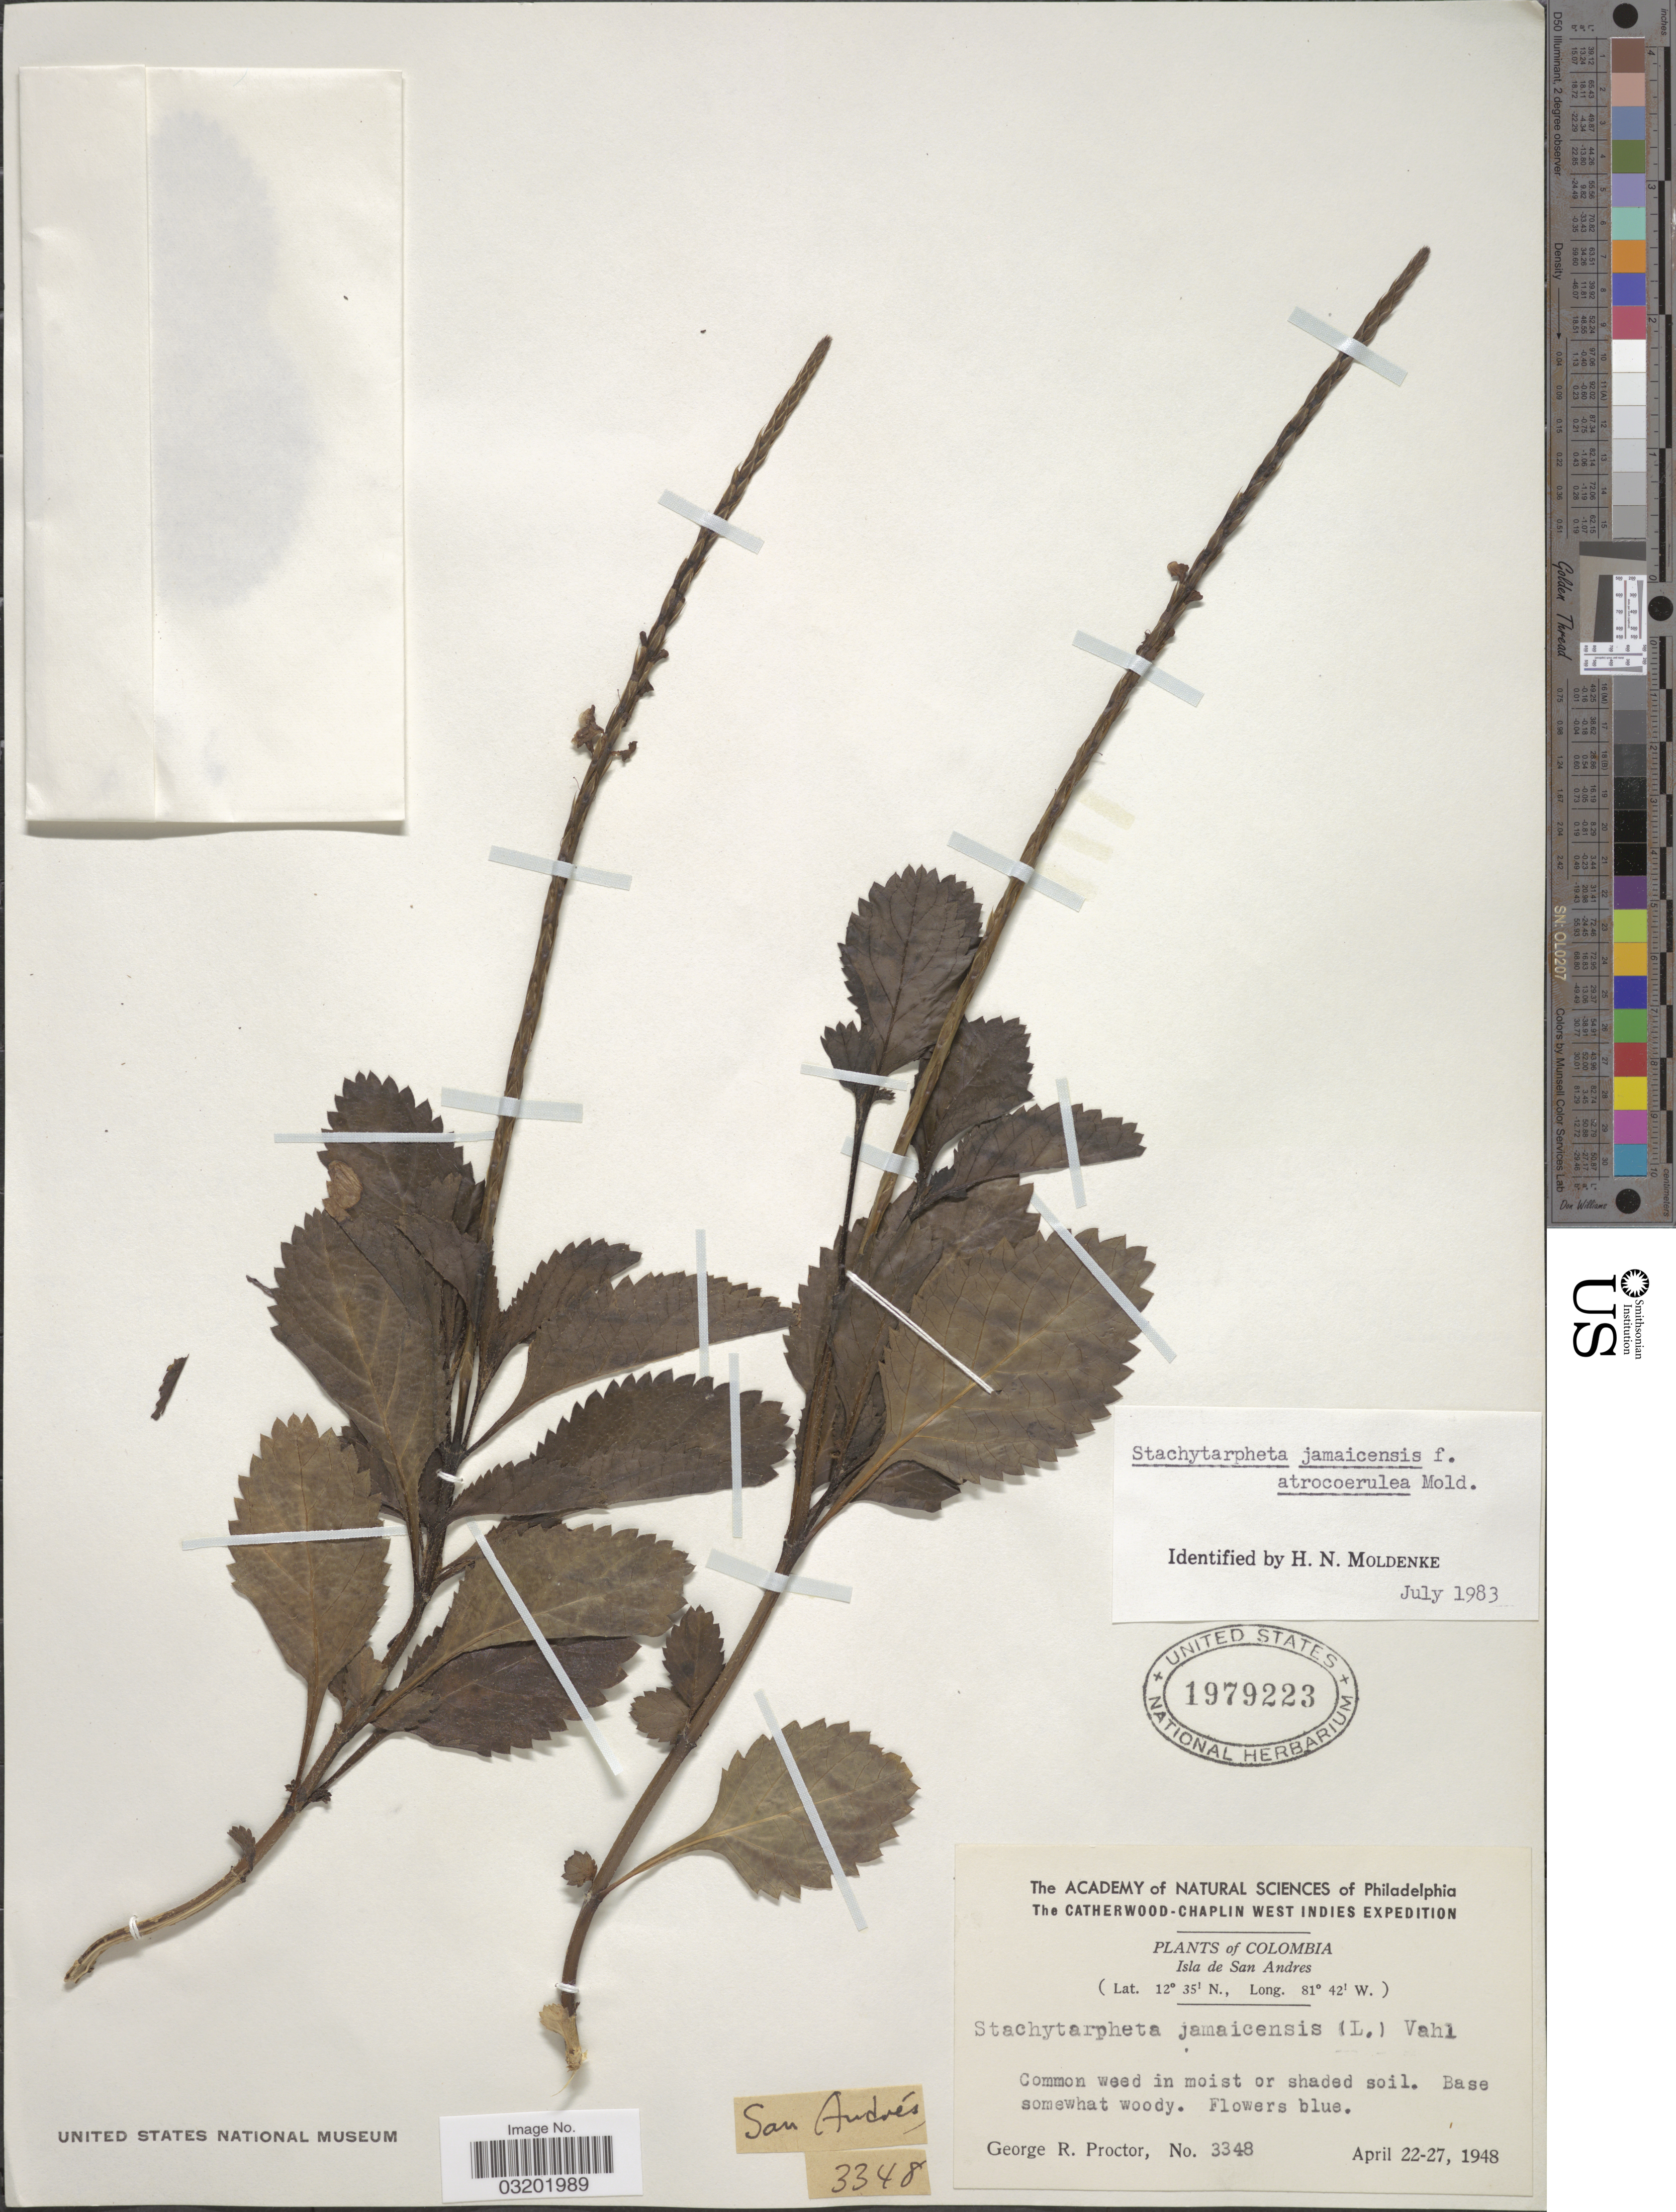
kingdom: Plantae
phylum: Tracheophyta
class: Magnoliopsida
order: Lamiales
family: Verbenaceae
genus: Stachytarpheta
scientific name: Stachytarpheta jamaicensis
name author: (L.) Vahl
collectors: G. R. Proctor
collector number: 3348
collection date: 1948-04-22/1948-04-27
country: Colombia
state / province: San Andres y Providencia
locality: Isla de San Andres.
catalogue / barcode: US 1979223